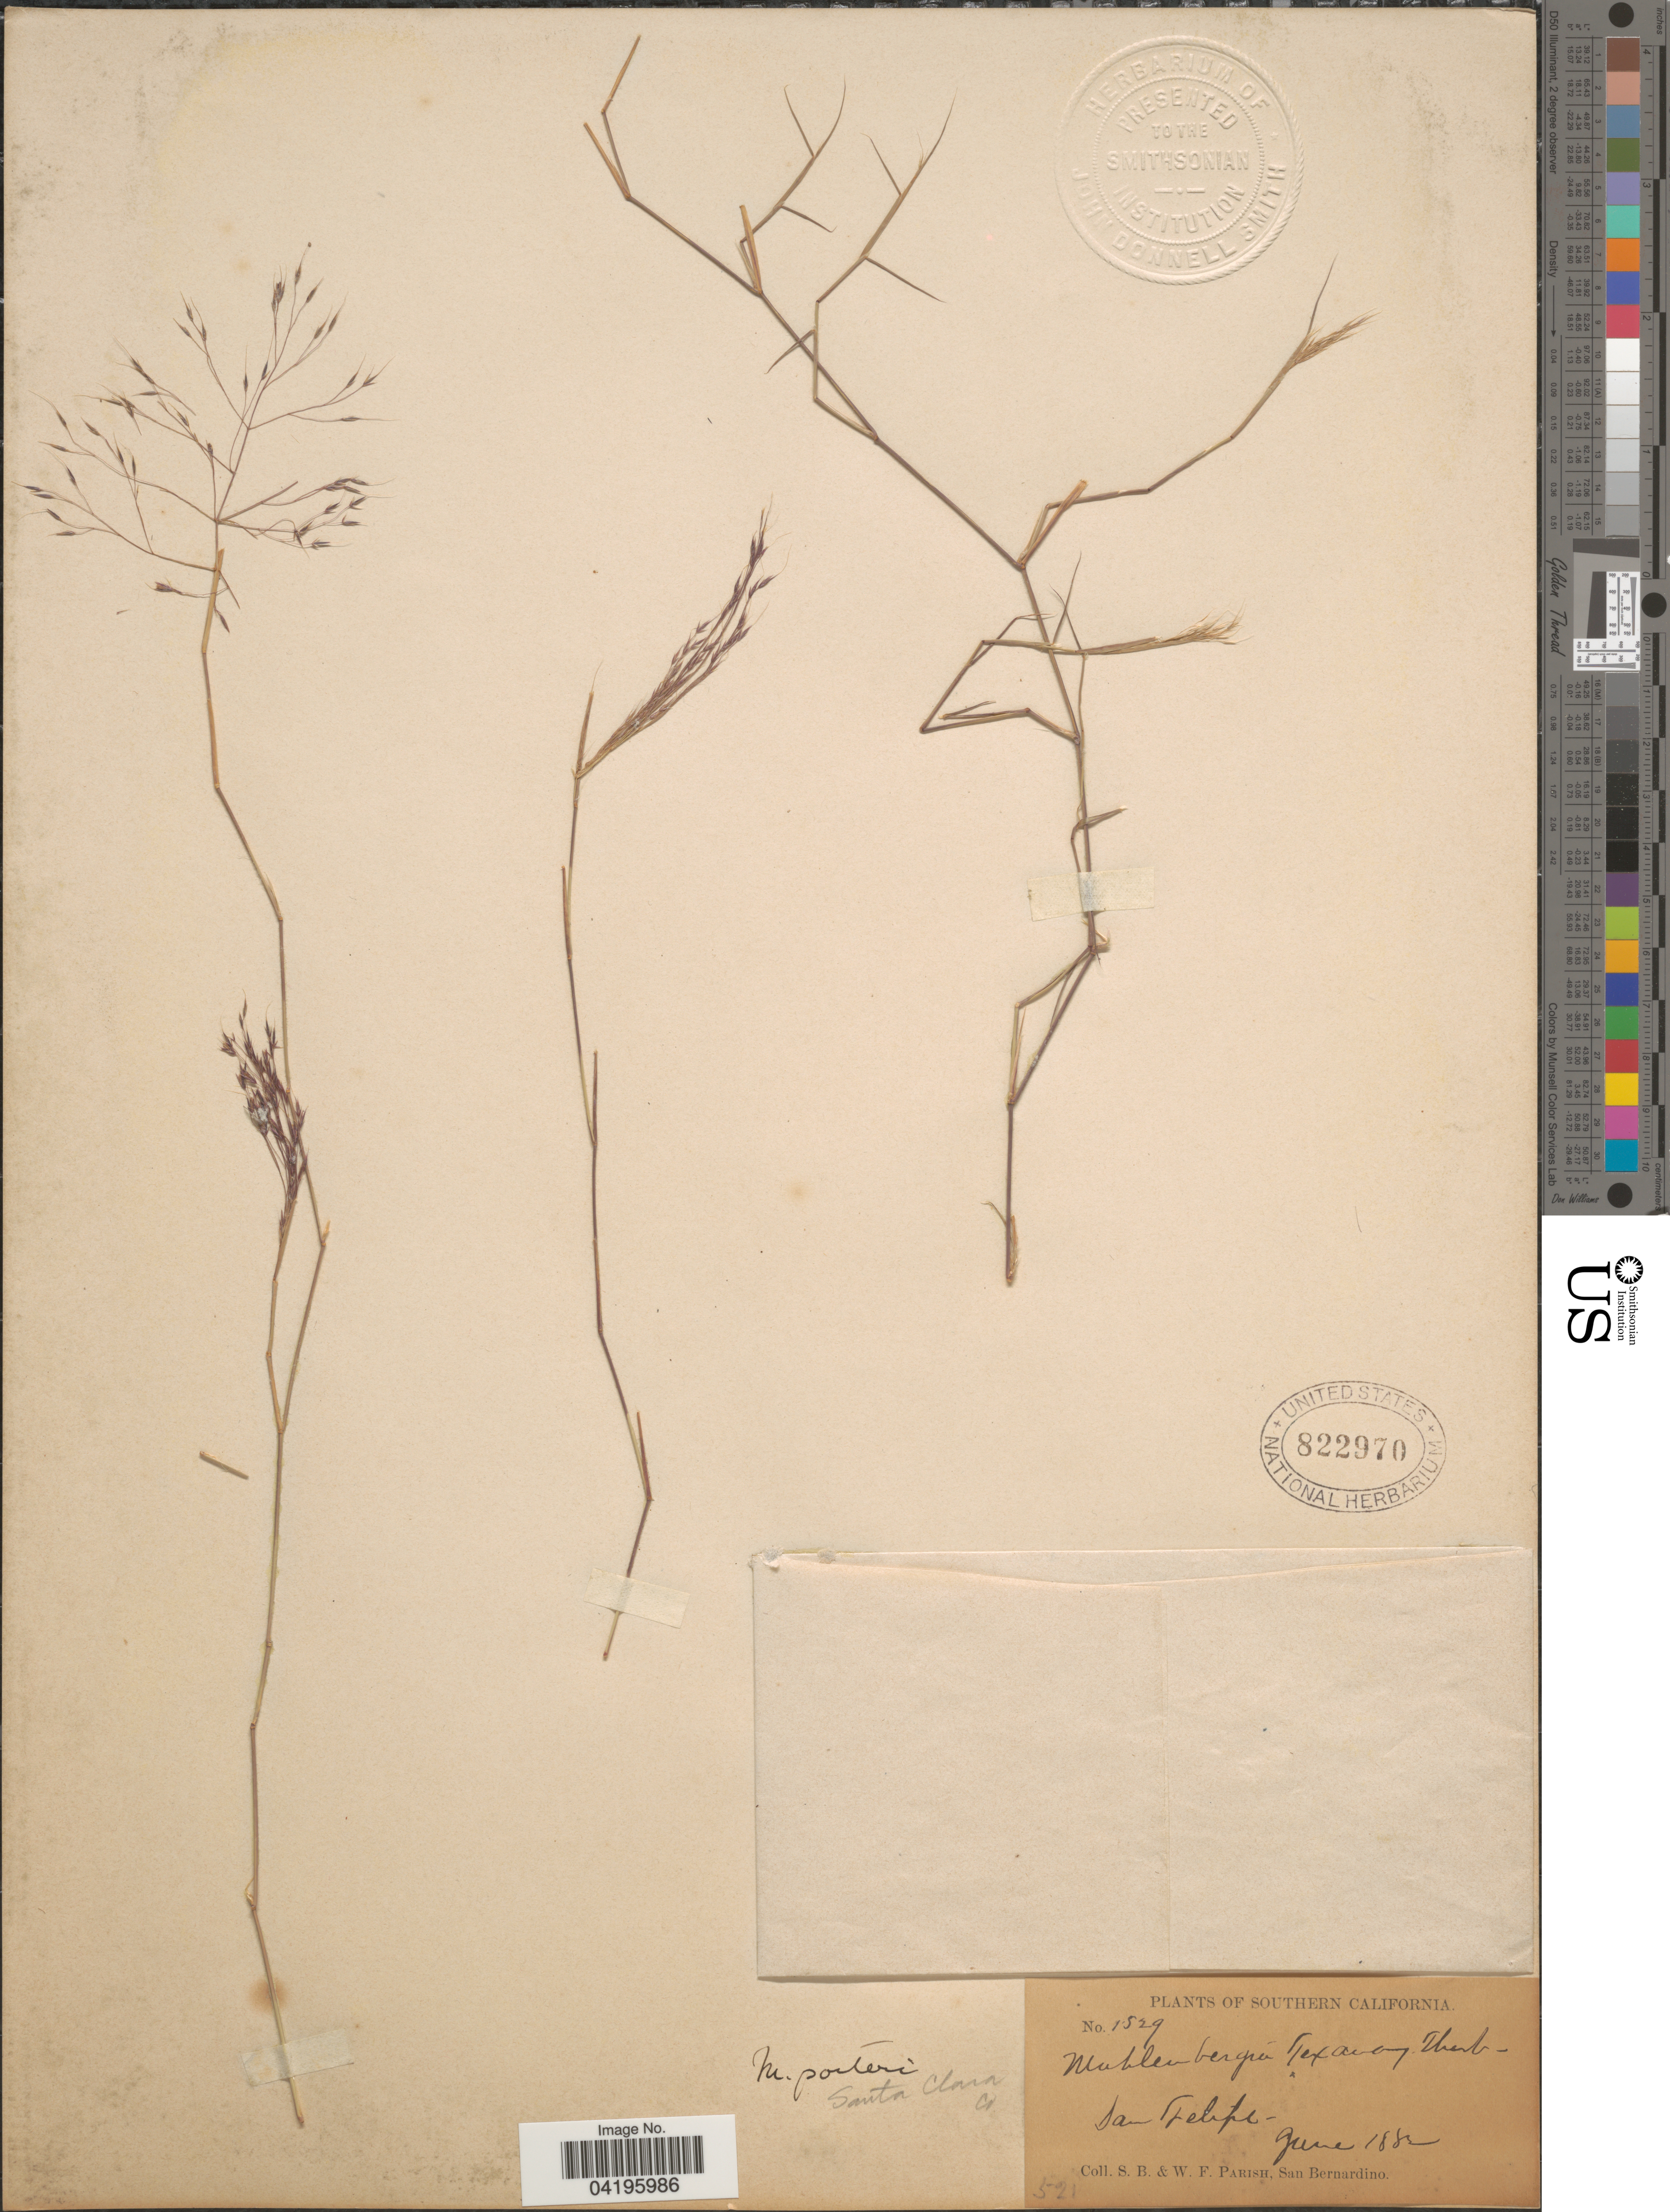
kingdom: Plantae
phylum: Tracheophyta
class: Liliopsida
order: Poales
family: Poaceae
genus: Muhlenbergia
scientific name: Muhlenbergia porteri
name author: Scribn. in W.J. Beal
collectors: S. B. Parish & W. F. Parish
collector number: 1529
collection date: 1882-06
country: United States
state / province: California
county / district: Santa Clara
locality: Southern California. San Felipe. Santa Clara Co.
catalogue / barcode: US 822970